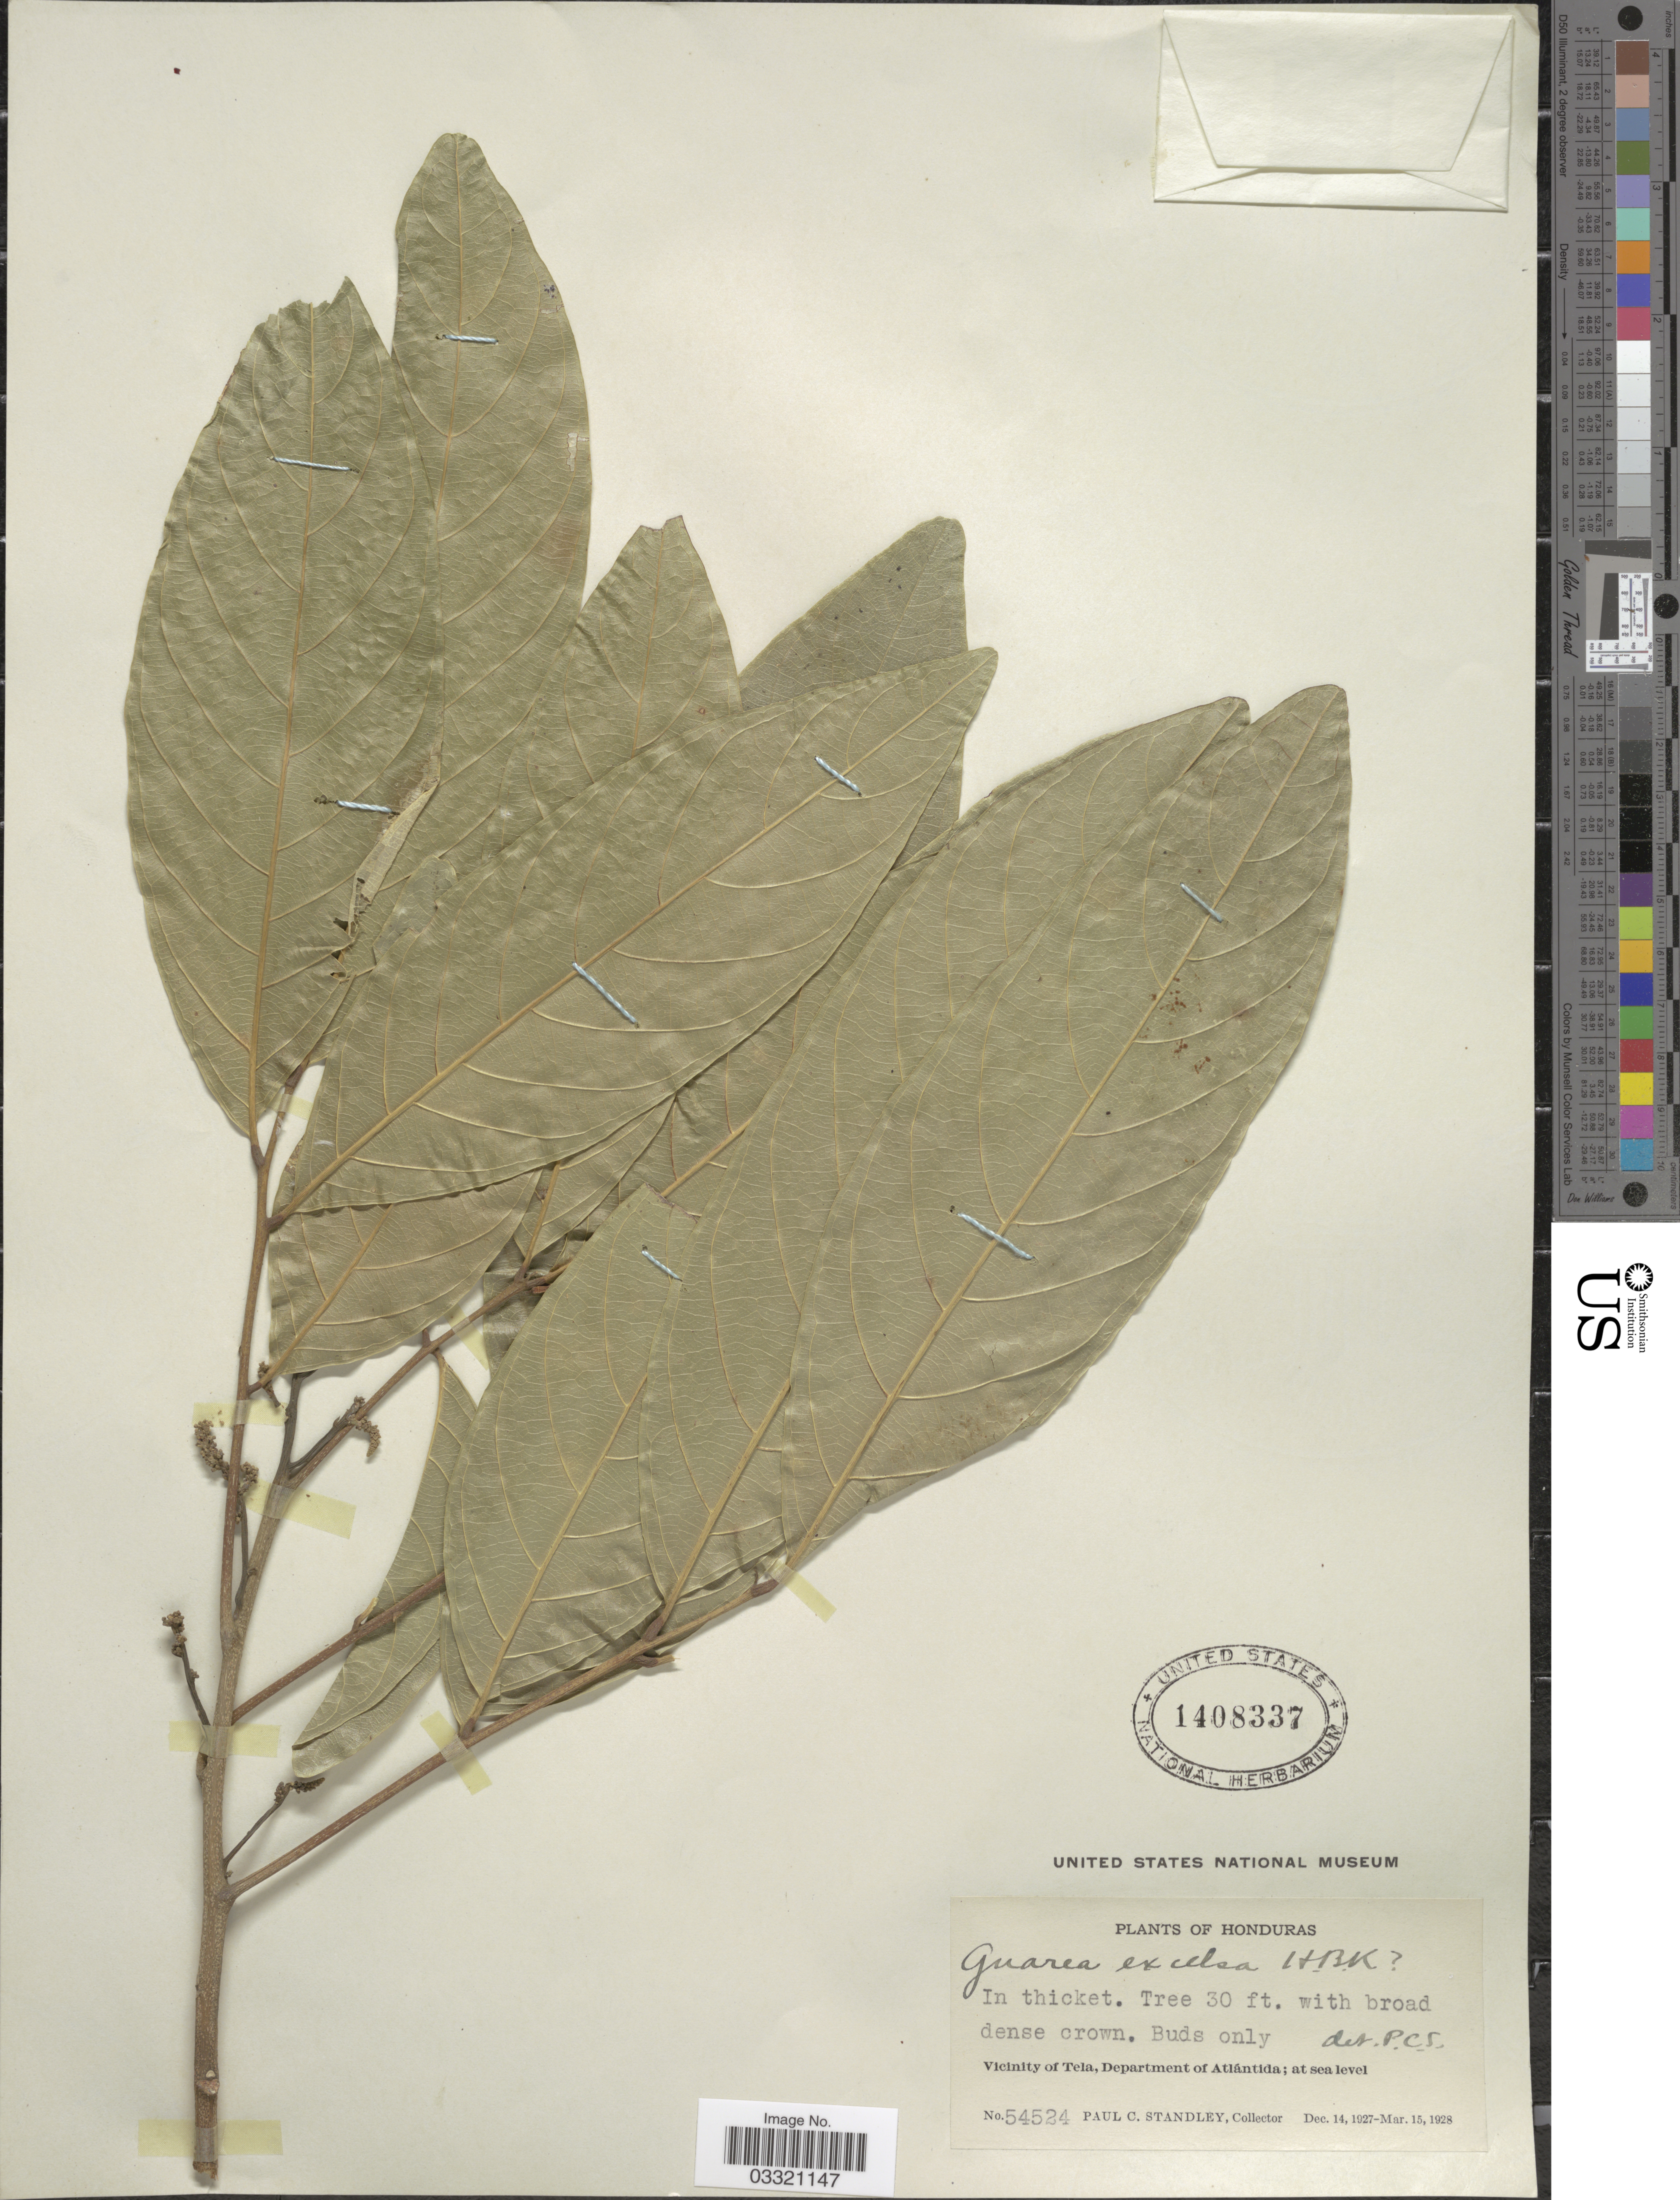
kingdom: Plantae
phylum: Tracheophyta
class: Magnoliopsida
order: Sapindales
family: Meliaceae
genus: Guarea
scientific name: Guarea excelsa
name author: Kunth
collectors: P. C. Standley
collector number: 54524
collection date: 1927-12-14/1928-03-15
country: Honduras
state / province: Atlántida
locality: Vicinity of Tela, Department of Atlántida.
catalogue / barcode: US 1408337